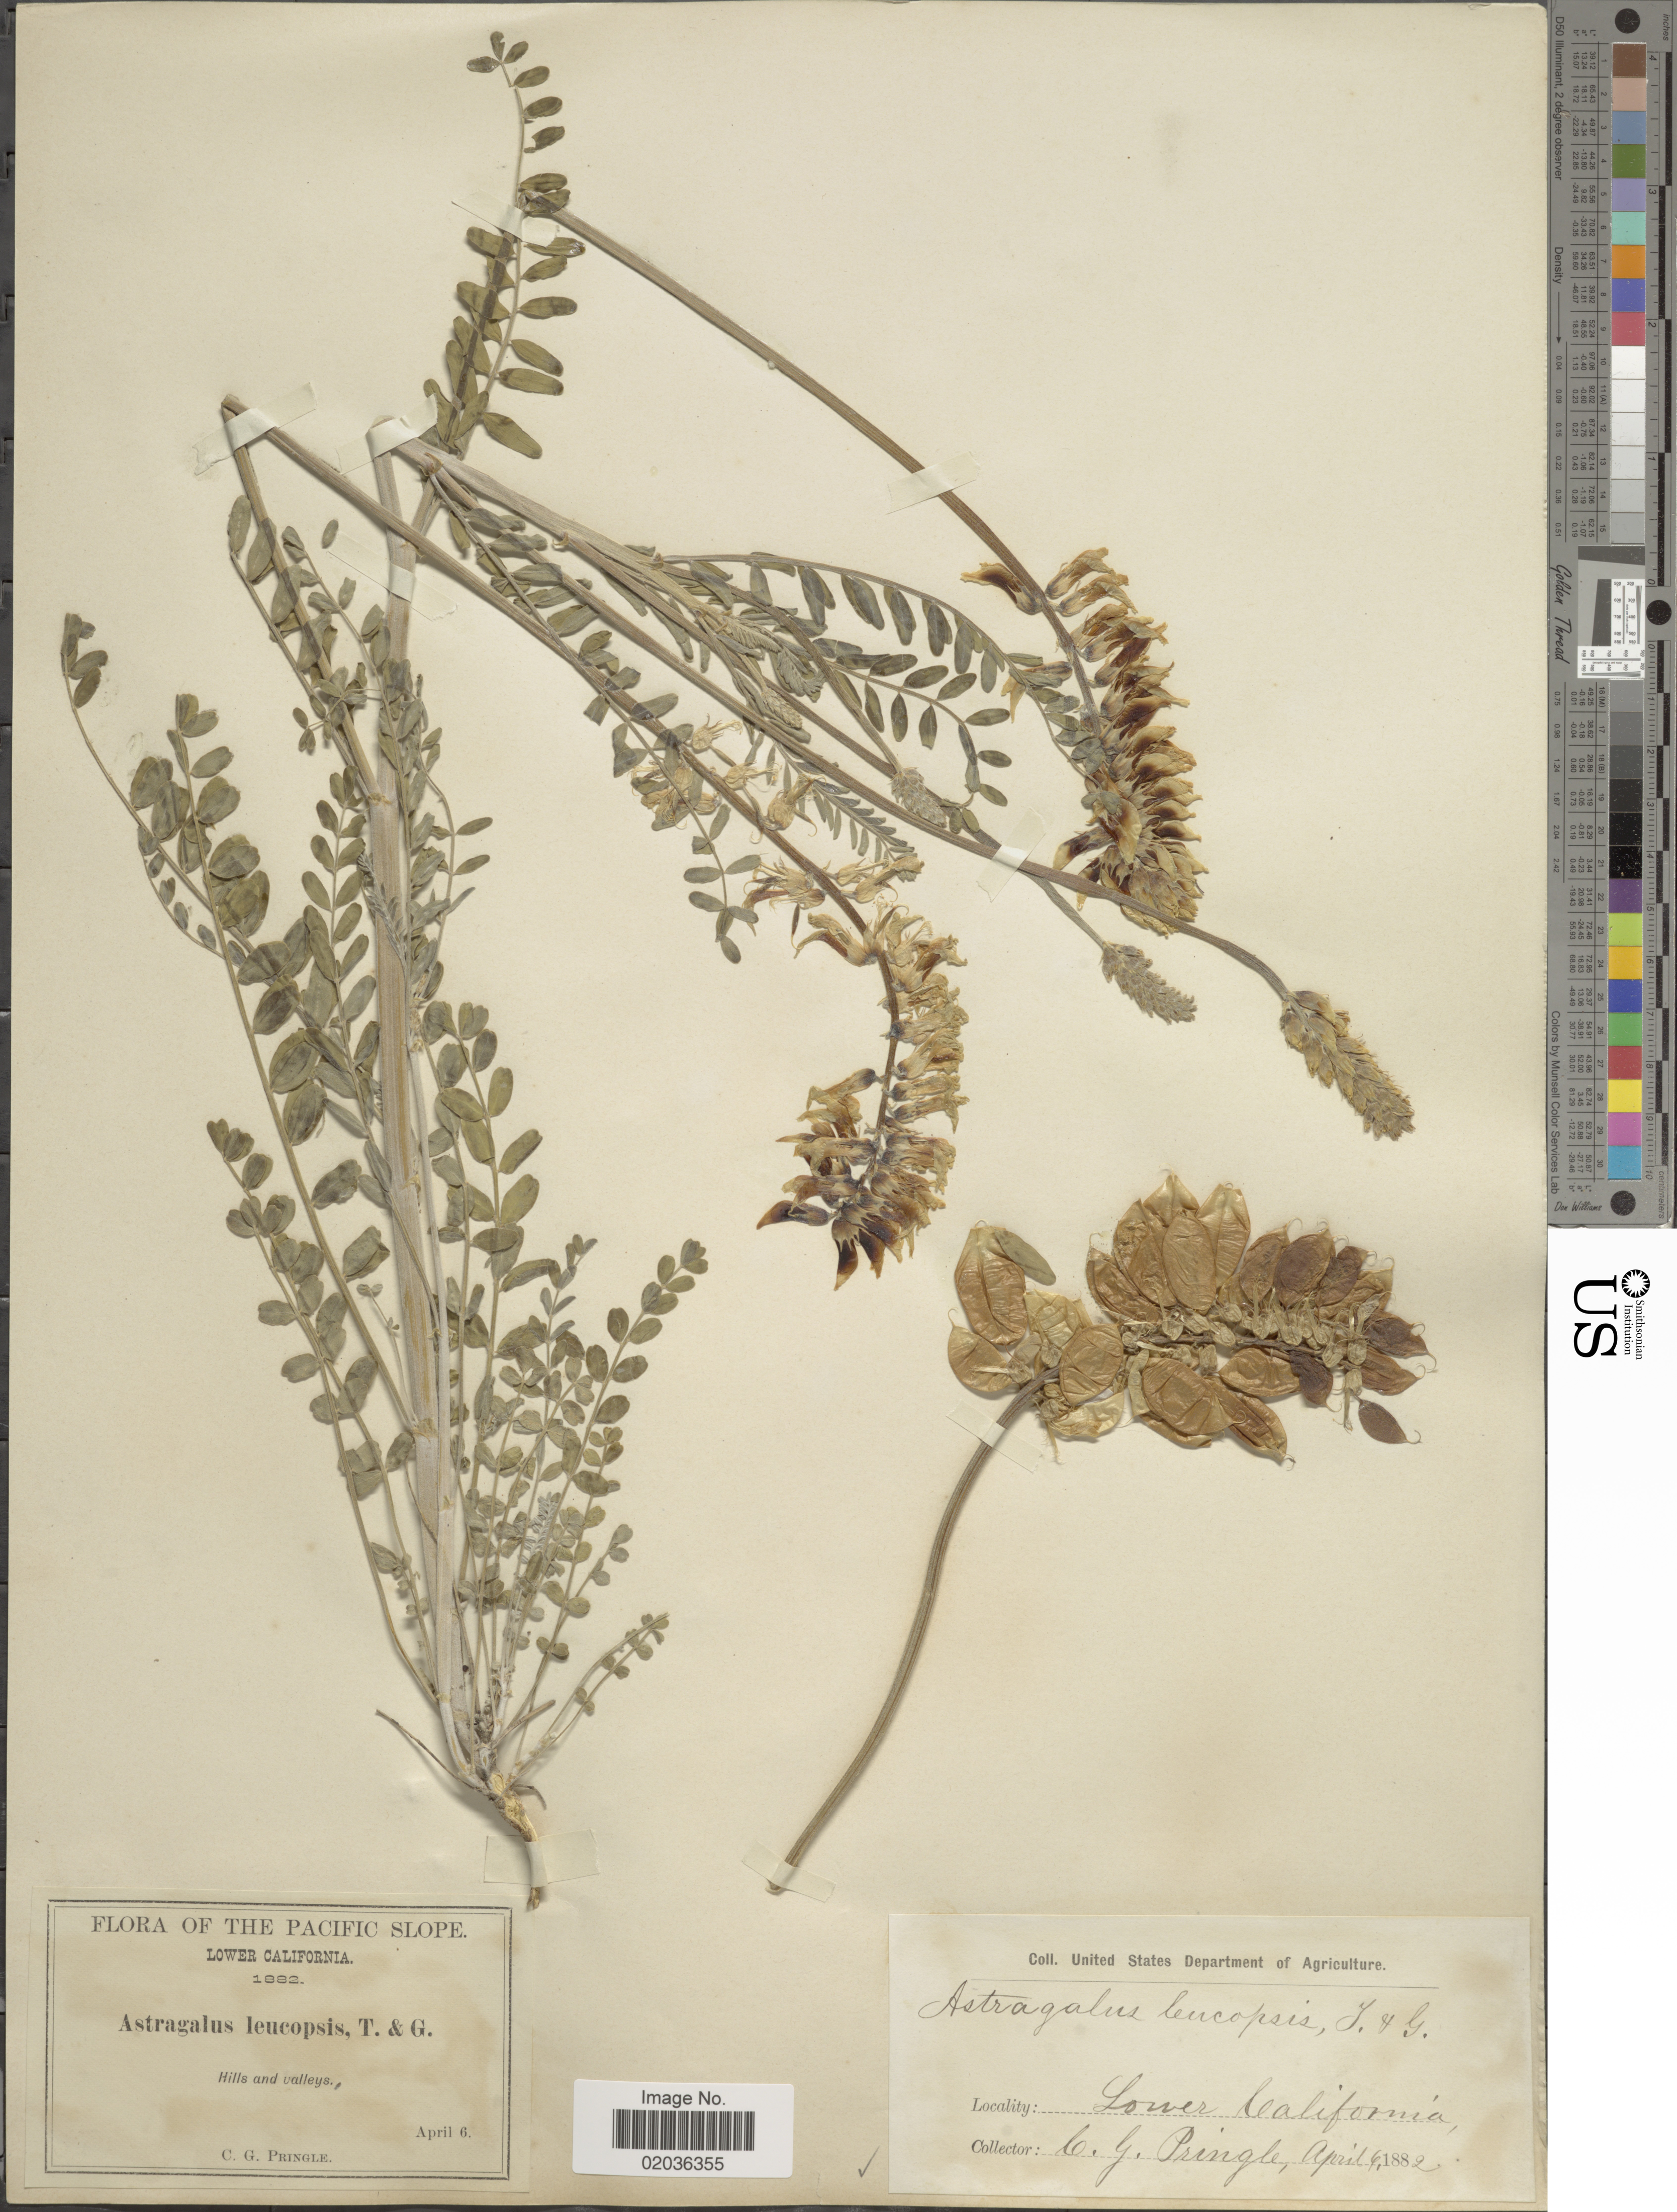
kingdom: Plantae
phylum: Tracheophyta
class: Magnoliopsida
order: Fabales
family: Fabaceae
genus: Astragalus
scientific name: Astragalus trichopodus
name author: (Nutt.) A. Gray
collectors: C. G. Pringle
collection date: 1882-04-06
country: Mexico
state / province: Baja California Norte / Baja California Sur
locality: Pacific Slope, Lower California. Hills and valleys